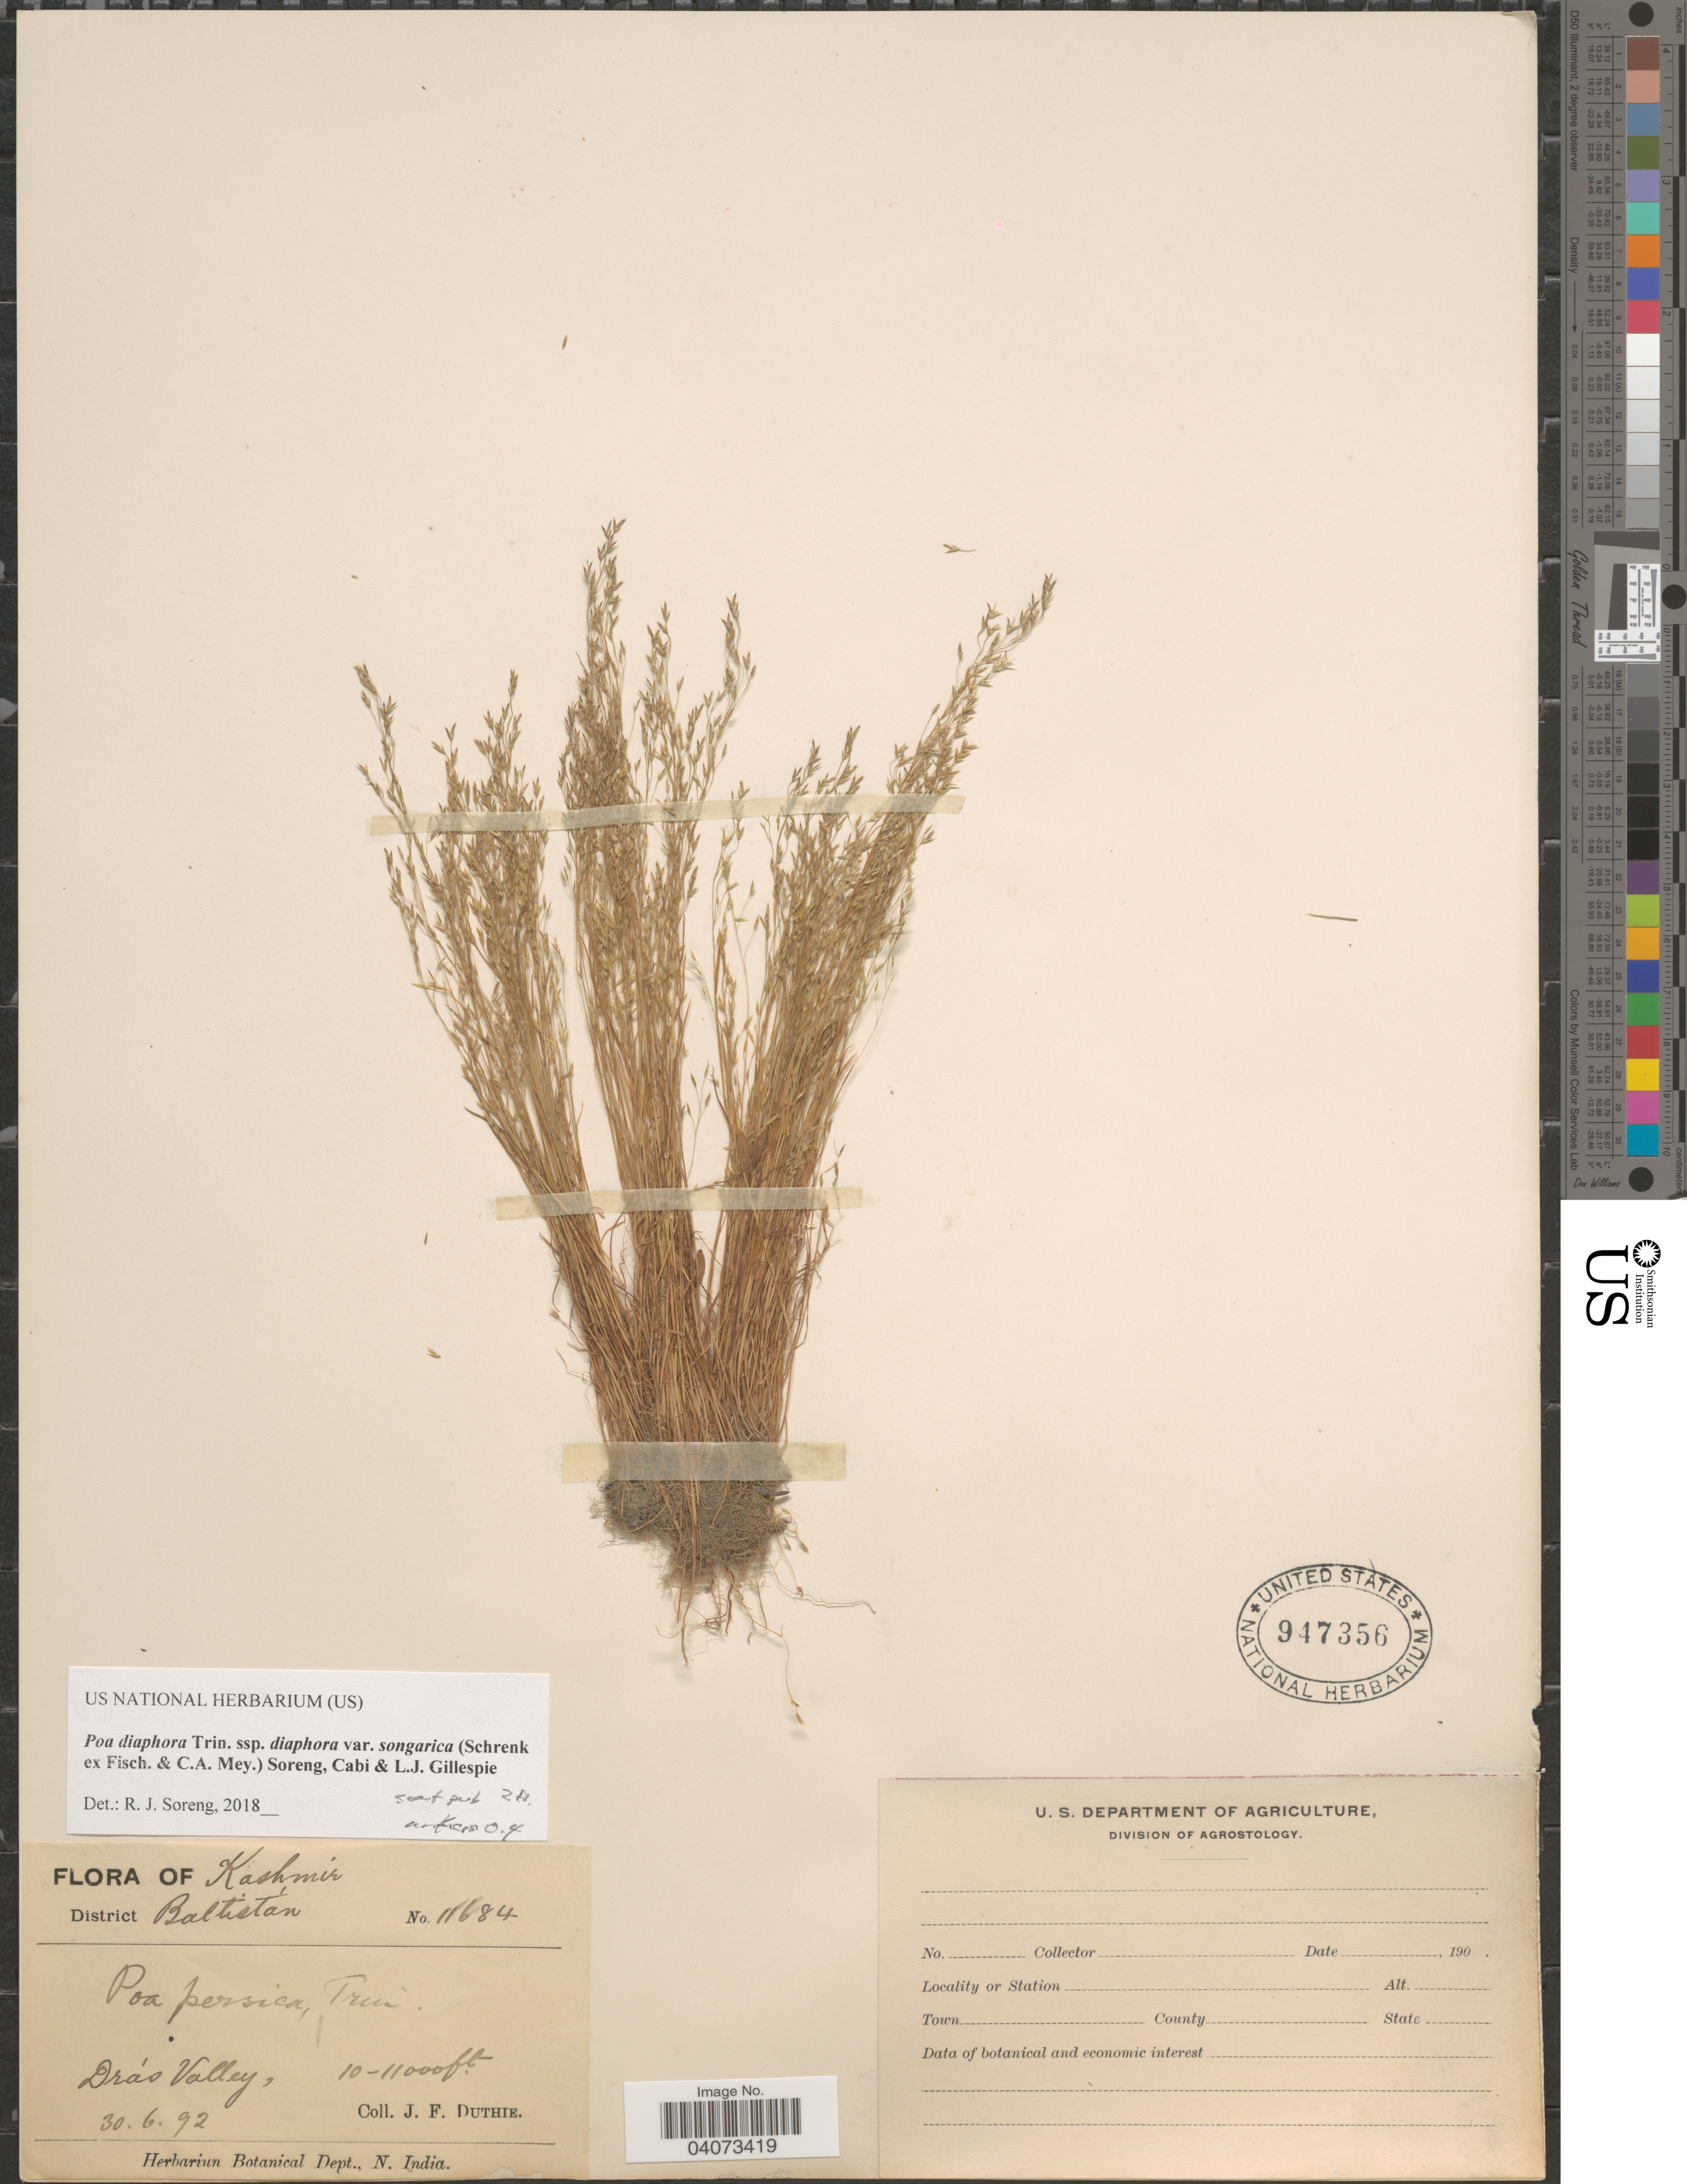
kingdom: Plantae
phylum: Tracheophyta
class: Liliopsida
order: Poales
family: Poaceae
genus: Poa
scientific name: Poa diaphora subsp. diaphora var. songarica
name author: (Schrenk ex Fisch. & C.A. Mey.) Soreng et al.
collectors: J. F. Duthie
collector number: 11684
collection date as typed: Transcribed d/m/y: 30/6/92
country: India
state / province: Jammu and Kashmir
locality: Kashmir. District Baltistan. Drás Valley.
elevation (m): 3048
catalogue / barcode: US 947356